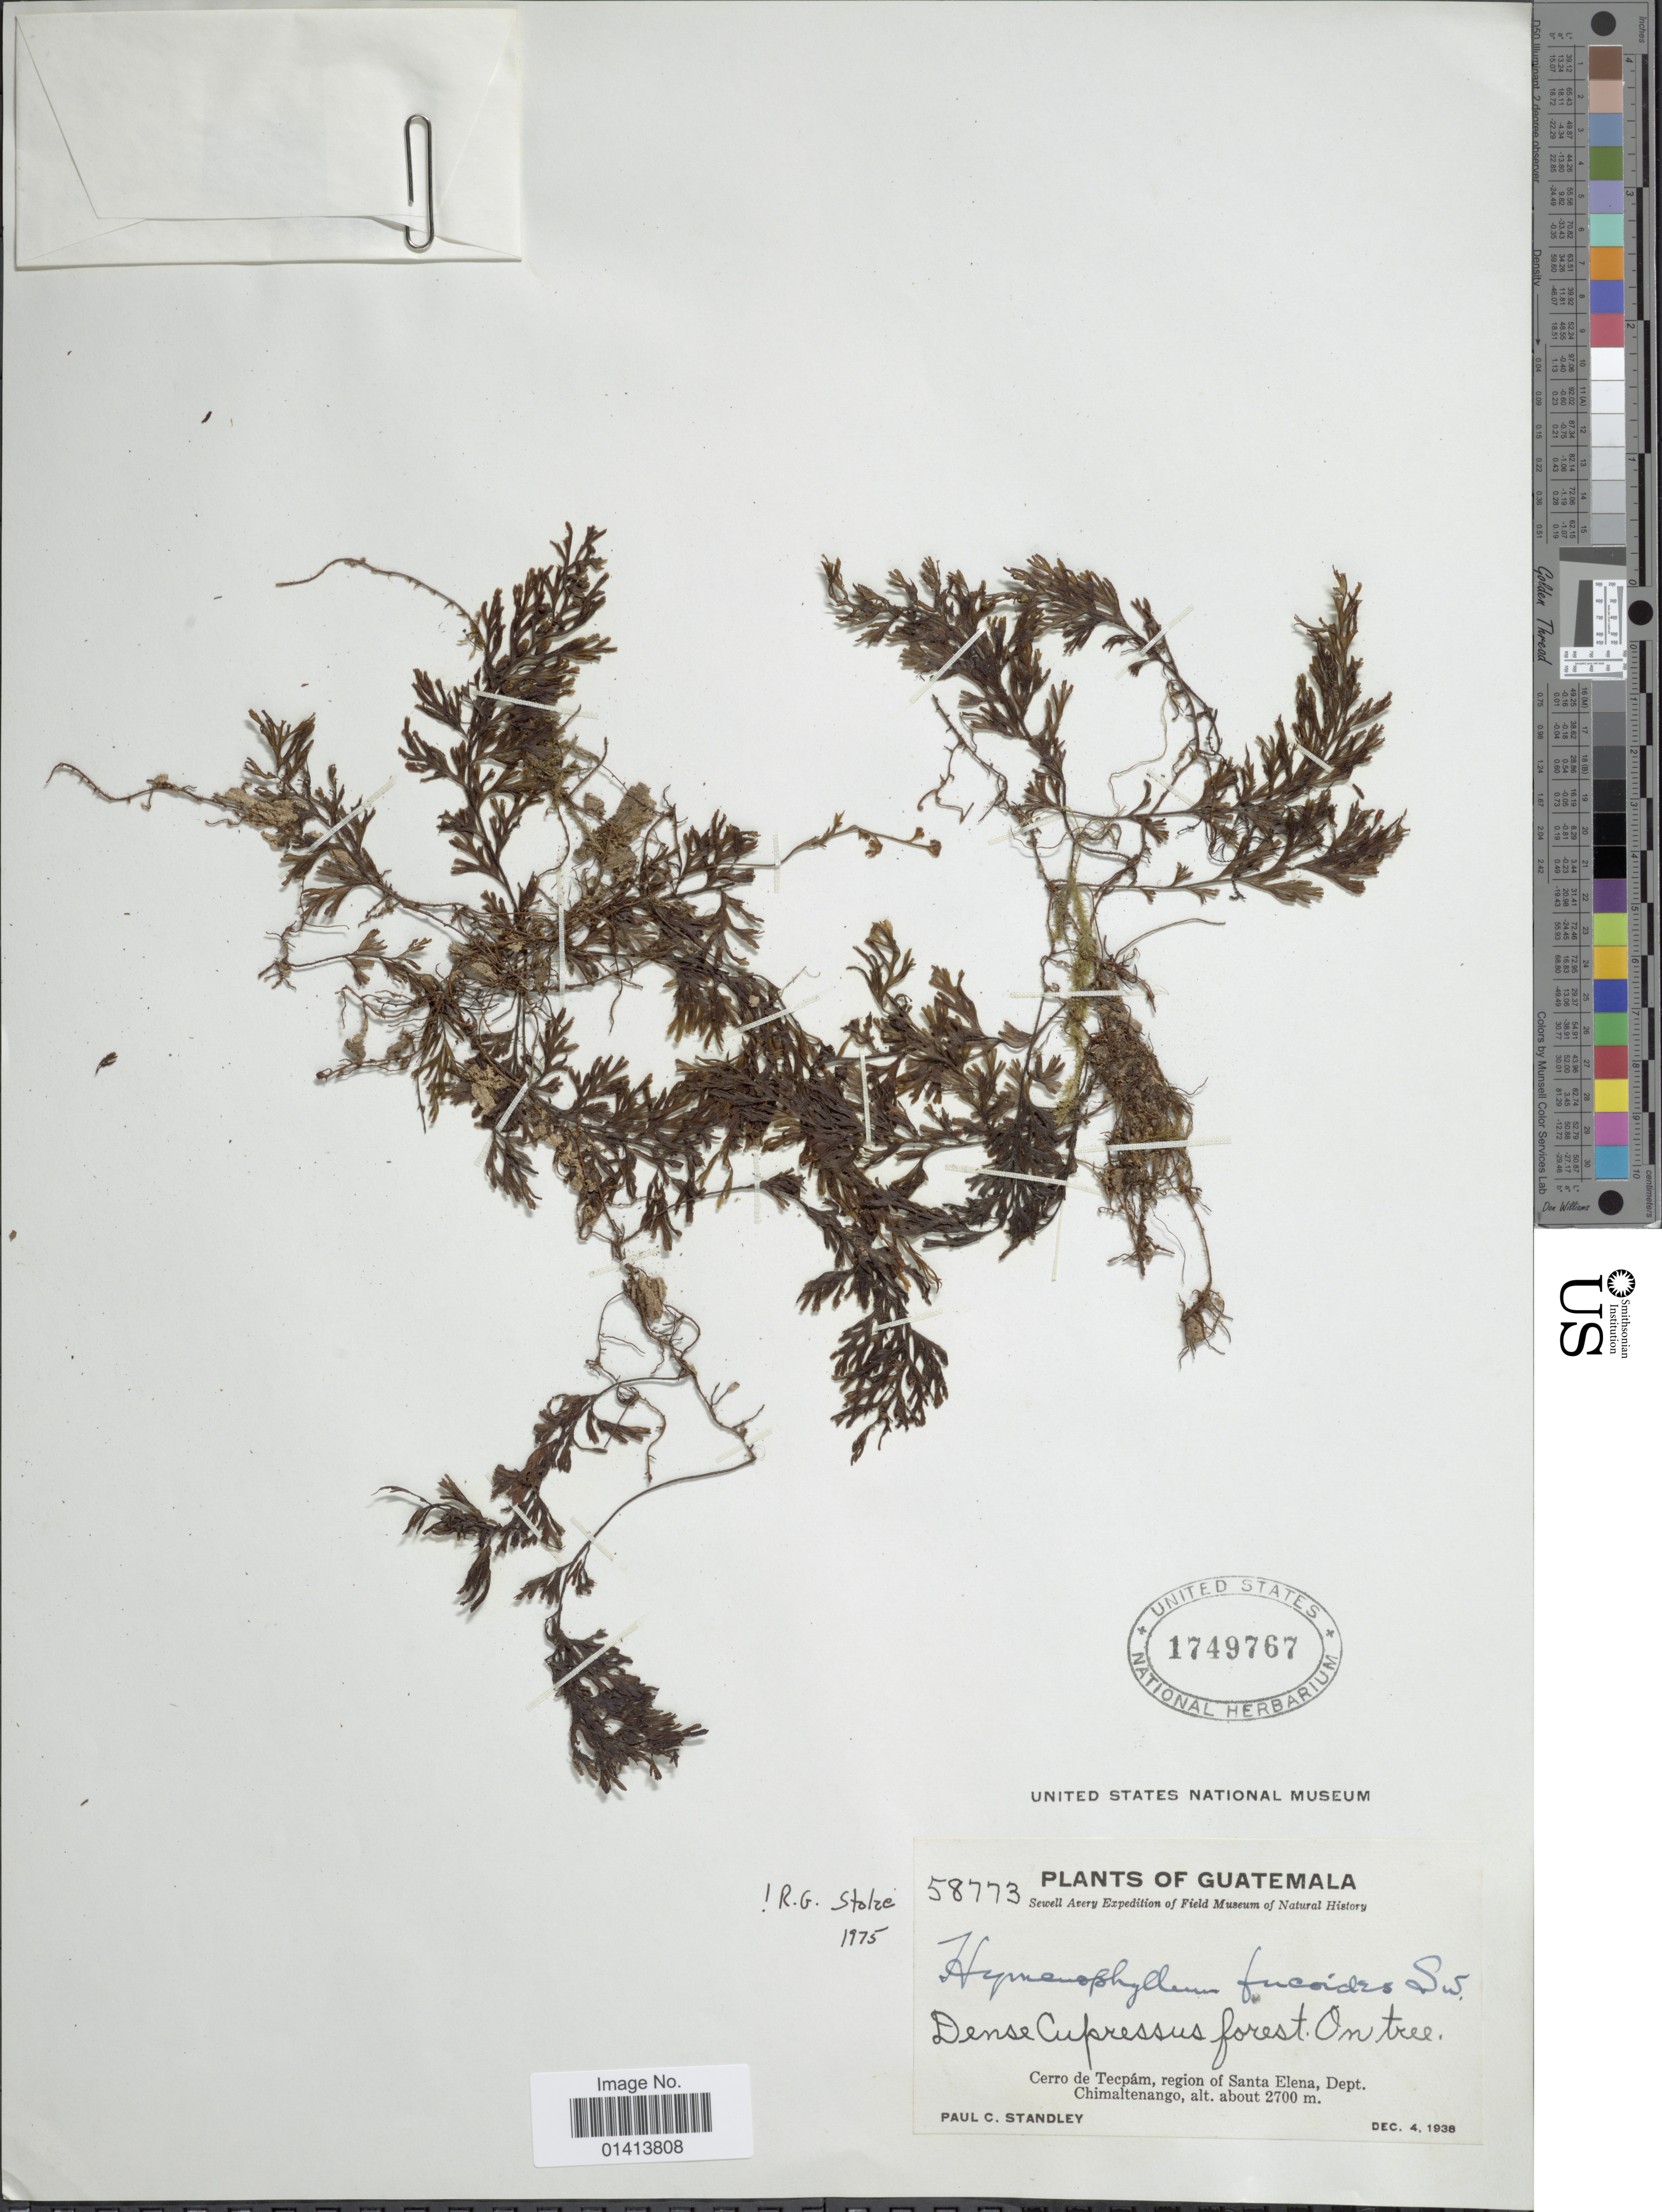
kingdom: Plantae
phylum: Tracheophyta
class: Polypodiopsida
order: Hymenophyllales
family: Hymenophyllaceae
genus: Hymenophyllum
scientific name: Hymenophyllum fucoides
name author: (Sw.) Sw.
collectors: P. C. Standley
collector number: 58773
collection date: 1938-12-04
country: Guatemala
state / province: Chimaltenango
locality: Cerro de Tecpám, region of Santa Elena, Dept Chimaltenango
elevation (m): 2700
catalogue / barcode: US 1749767